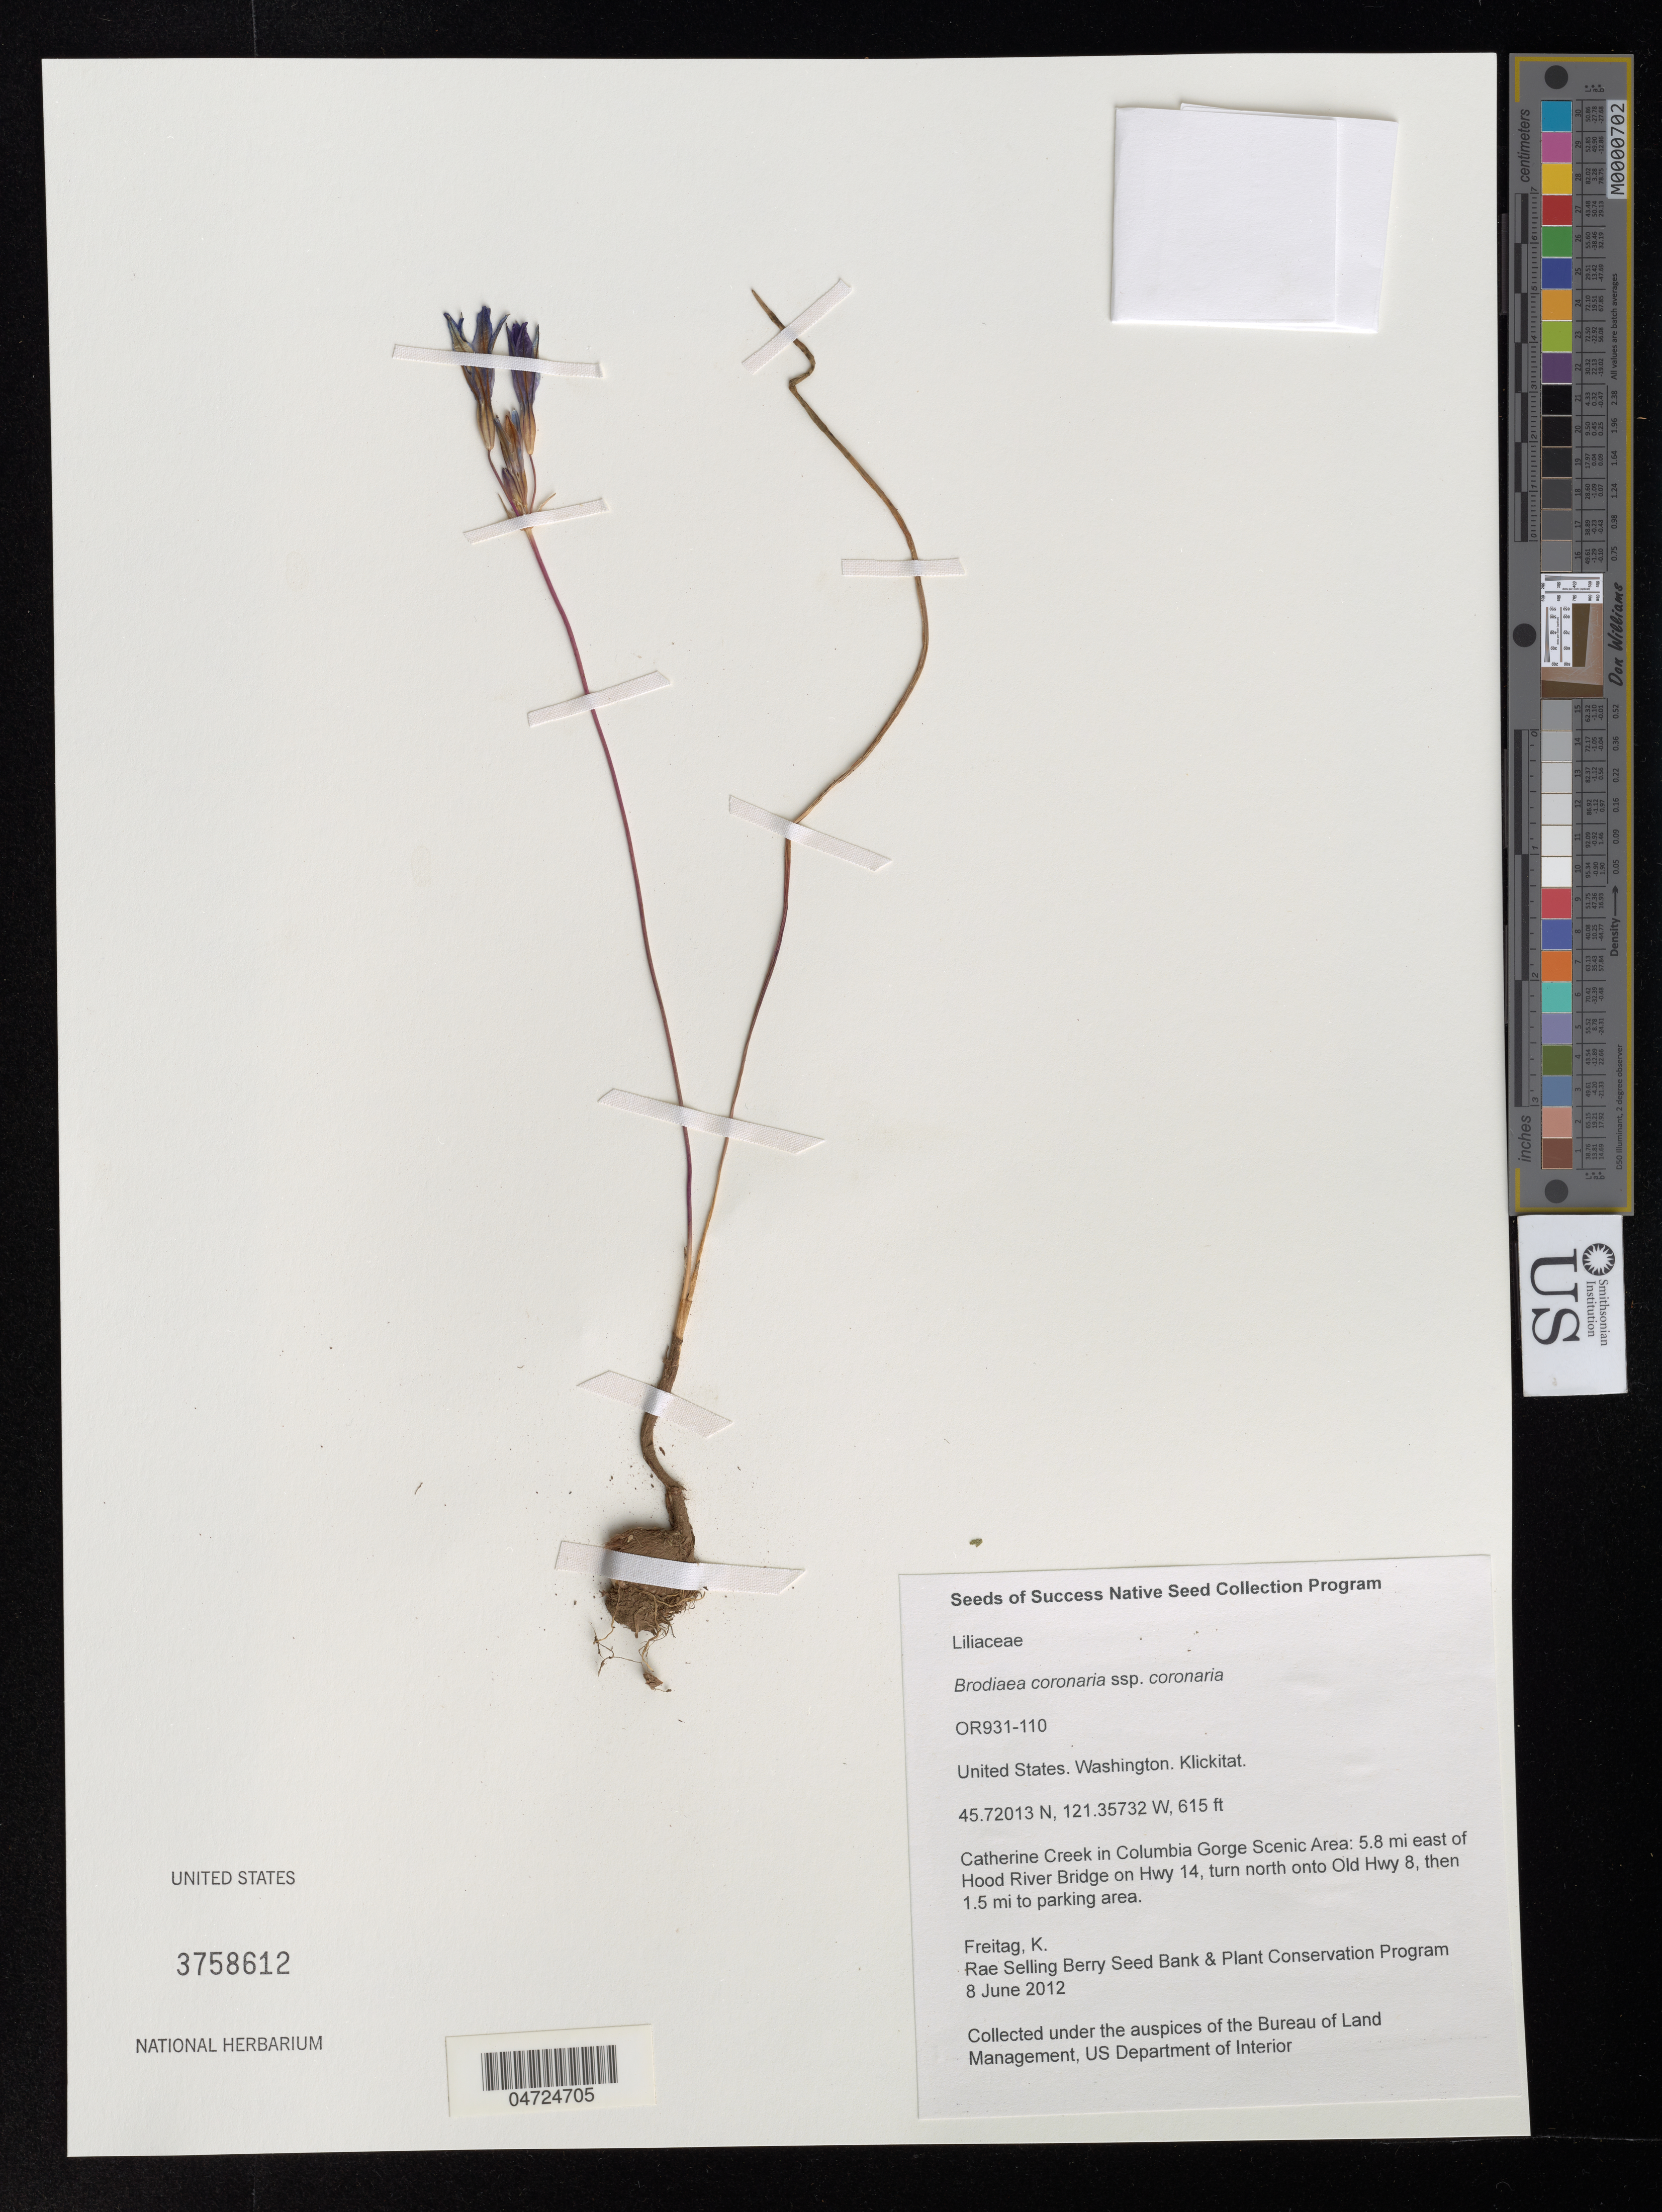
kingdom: Plantae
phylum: Tracheophyta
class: Liliopsida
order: Asparagales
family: Asparagaceae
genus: Brodiaea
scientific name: Brodiaea coronaria subsp. coronaria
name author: (Salisb.) Engl.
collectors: K. Freitag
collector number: OR931-110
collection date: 2012-06-08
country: United States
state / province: Washington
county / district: Klickitat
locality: Klickitat. Catherine Creek in Columbia Gorge Scenic Area: 5.8 mi east of Hood River Bridge on Hwy 14, turn north onto Old Hwy 8, then 1.5 mi to parking area.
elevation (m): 187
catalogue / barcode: US 3758612